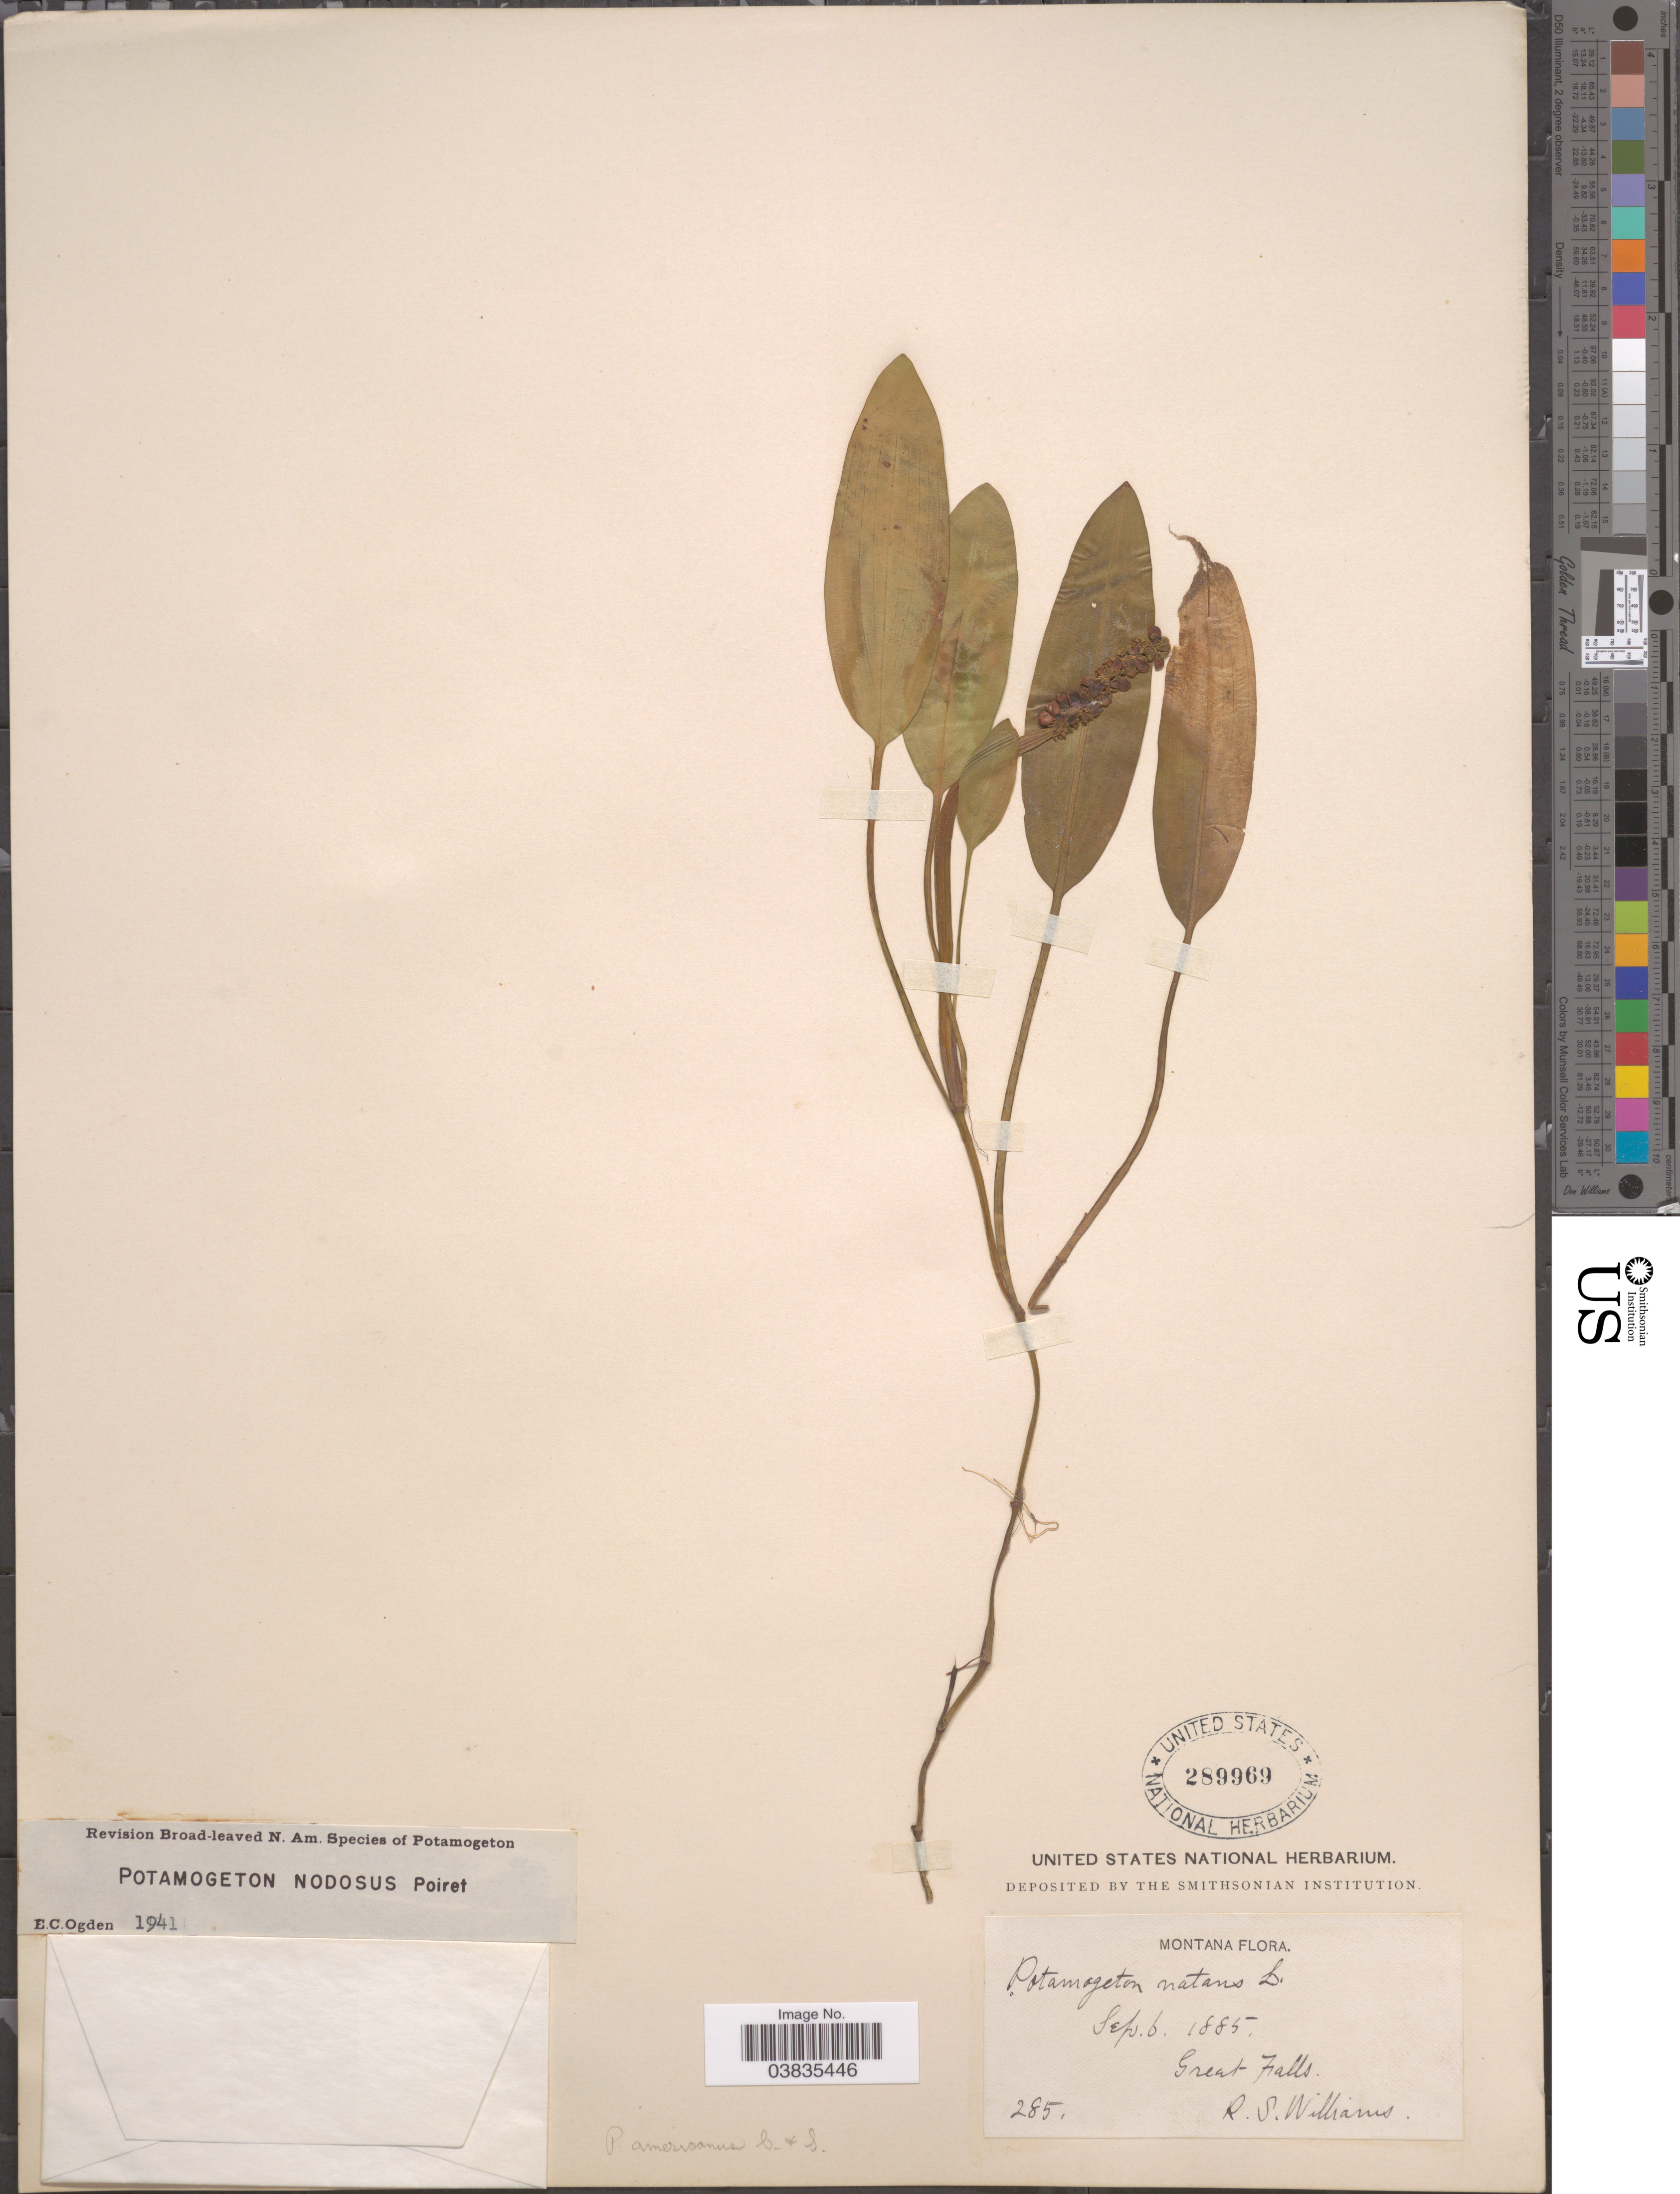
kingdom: Plantae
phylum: Tracheophyta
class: Liliopsida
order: Alismatales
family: Potamogetonaceae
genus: Potamogeton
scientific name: Potamogeton nodosus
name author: Poir.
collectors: R. S. Williams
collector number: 285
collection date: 1885-09-06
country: United States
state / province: Montana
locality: Great Falls.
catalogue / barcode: US 289969